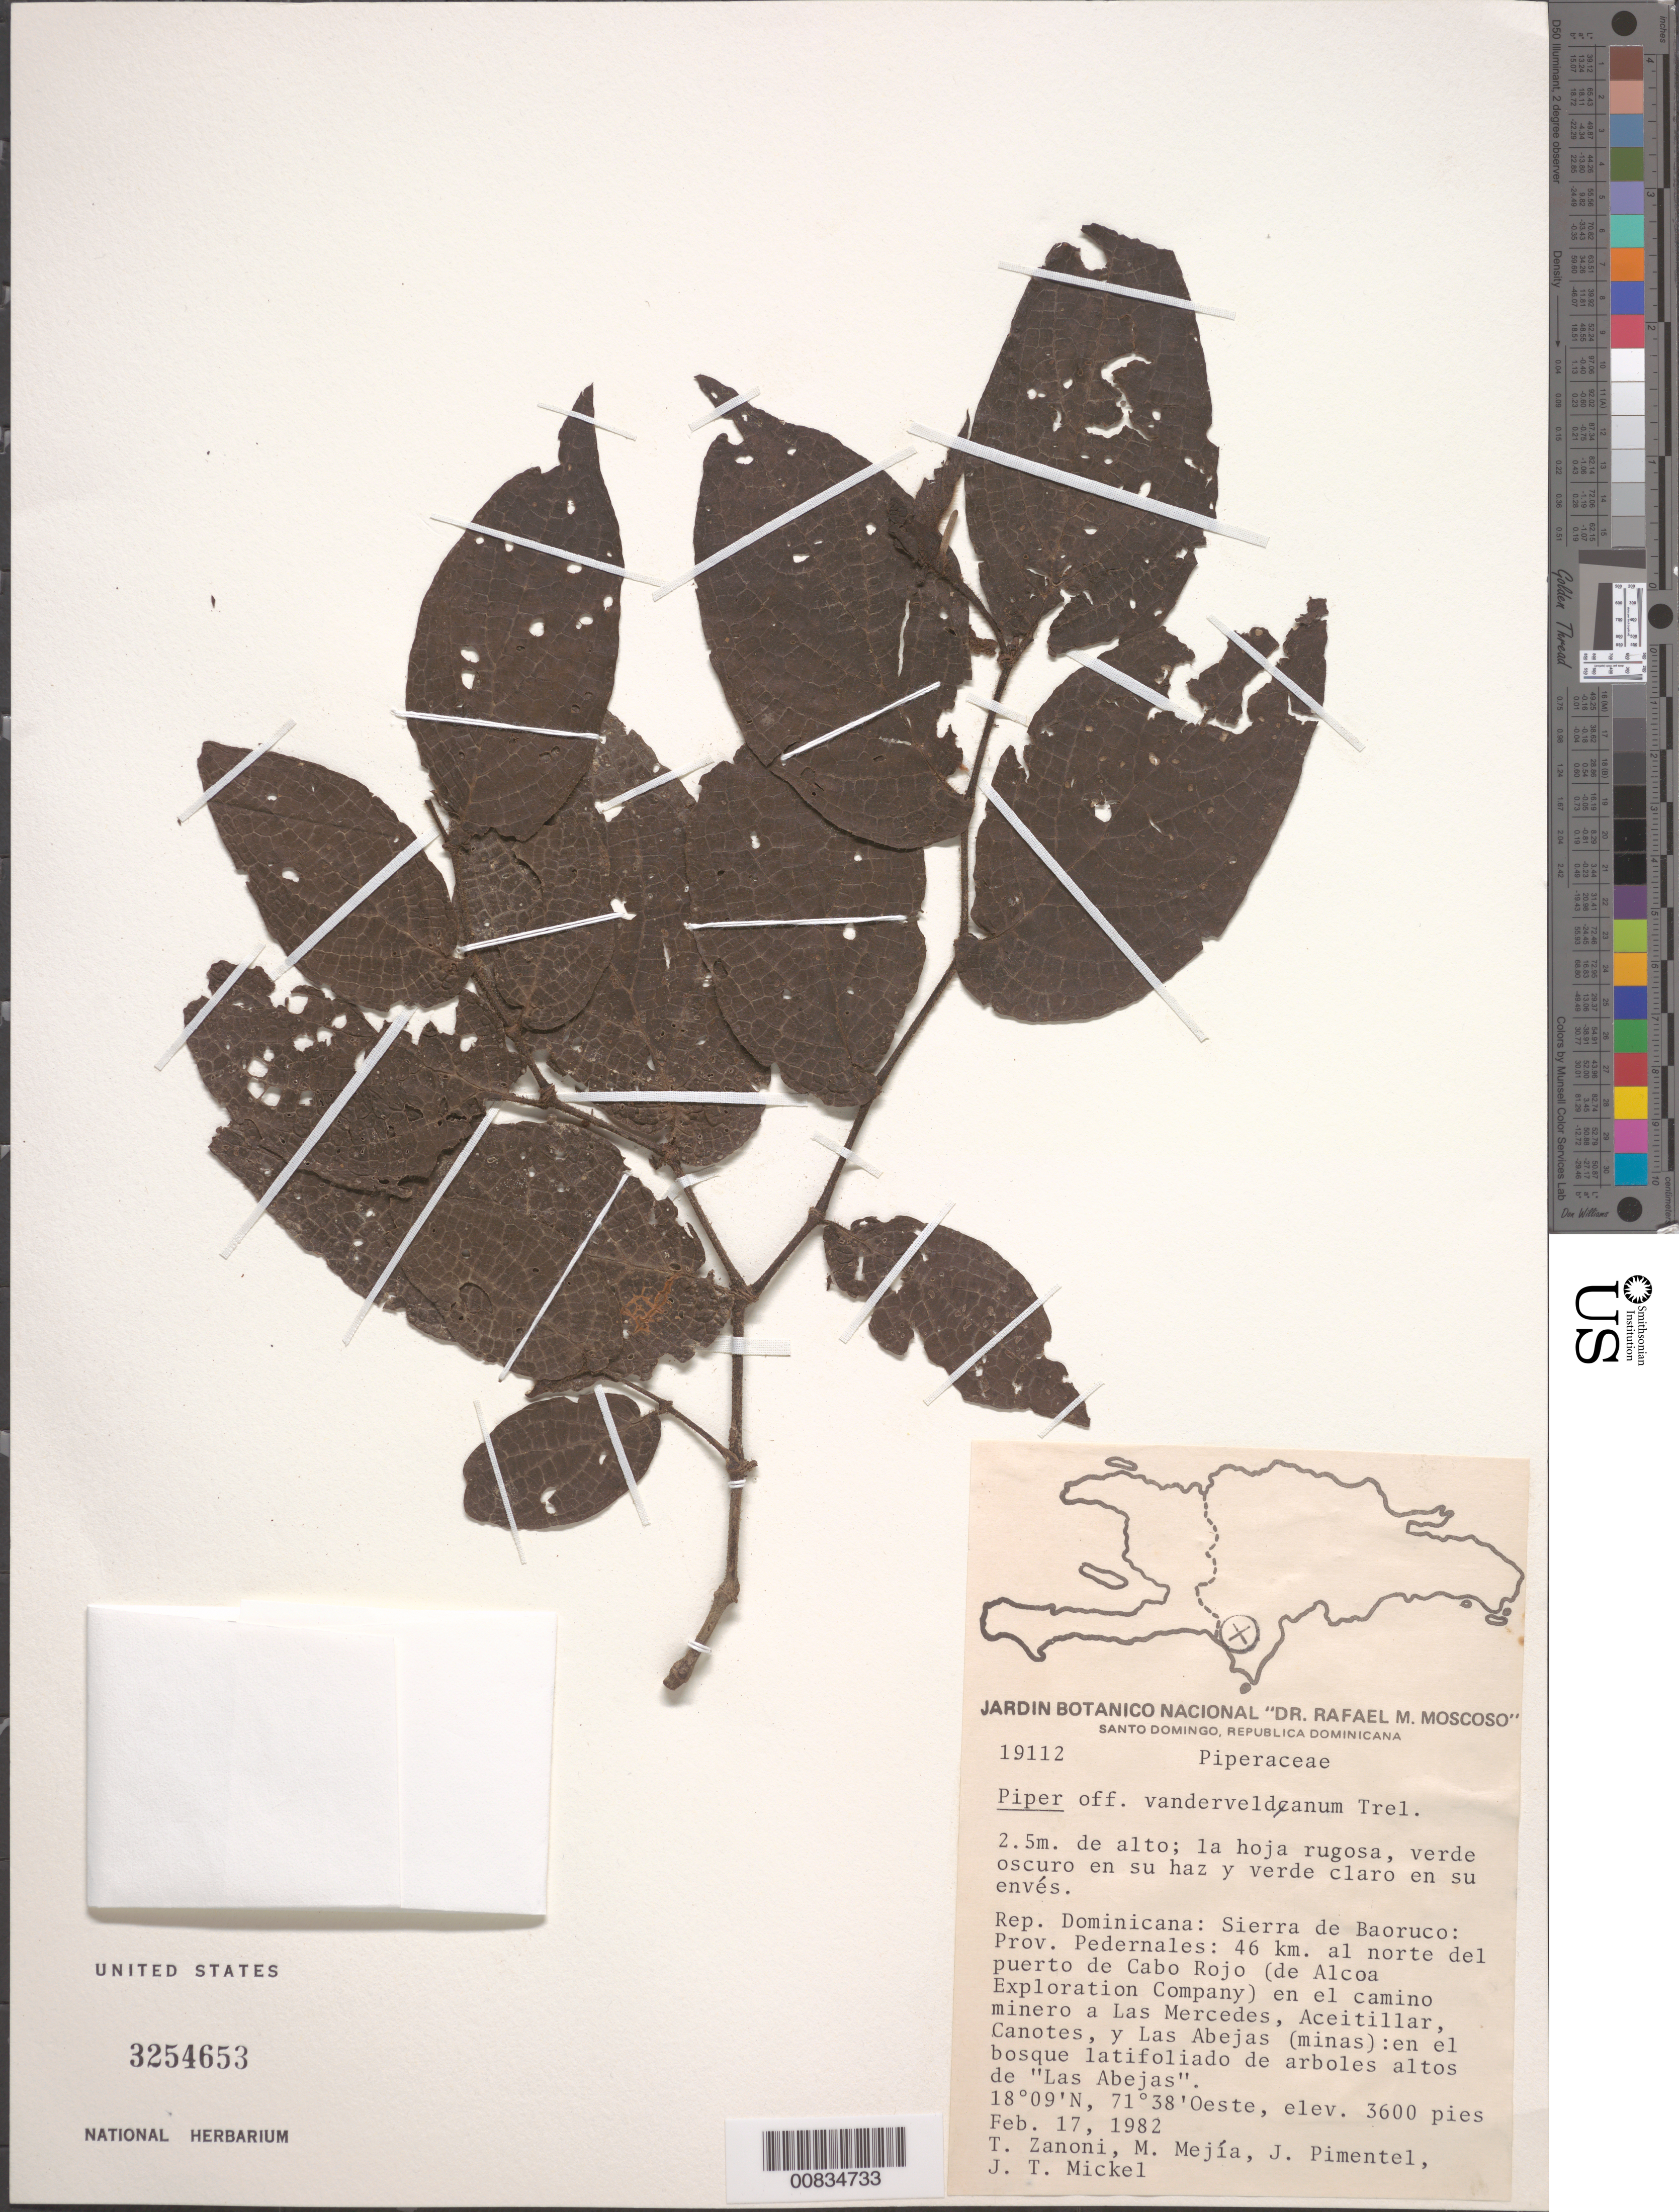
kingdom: Plantae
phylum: Tracheophyta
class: Magnoliopsida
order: Piperales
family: Piperaceae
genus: Piper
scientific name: Piper vanderveldeanum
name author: Trel.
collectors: T. A. Zanoni, M. Mejia, J. Pimentel & J. T. Mickel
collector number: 19112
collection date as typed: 17 Feb 1982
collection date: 1982-02-17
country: Dominican Republic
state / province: Pedernales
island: Hispaniola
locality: Sierra de Baoruco: 46 km al norte del Puerto de Cabo Rojo (de Alcoa Exploration Company) en el camino minero a Las Mercedes, Aceitillar, Canotes, y Las Abejas (minas). En el bosque de "Las Abejas"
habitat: Bosque latifoliado de árboles altos.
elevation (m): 1097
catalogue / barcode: US 3254653